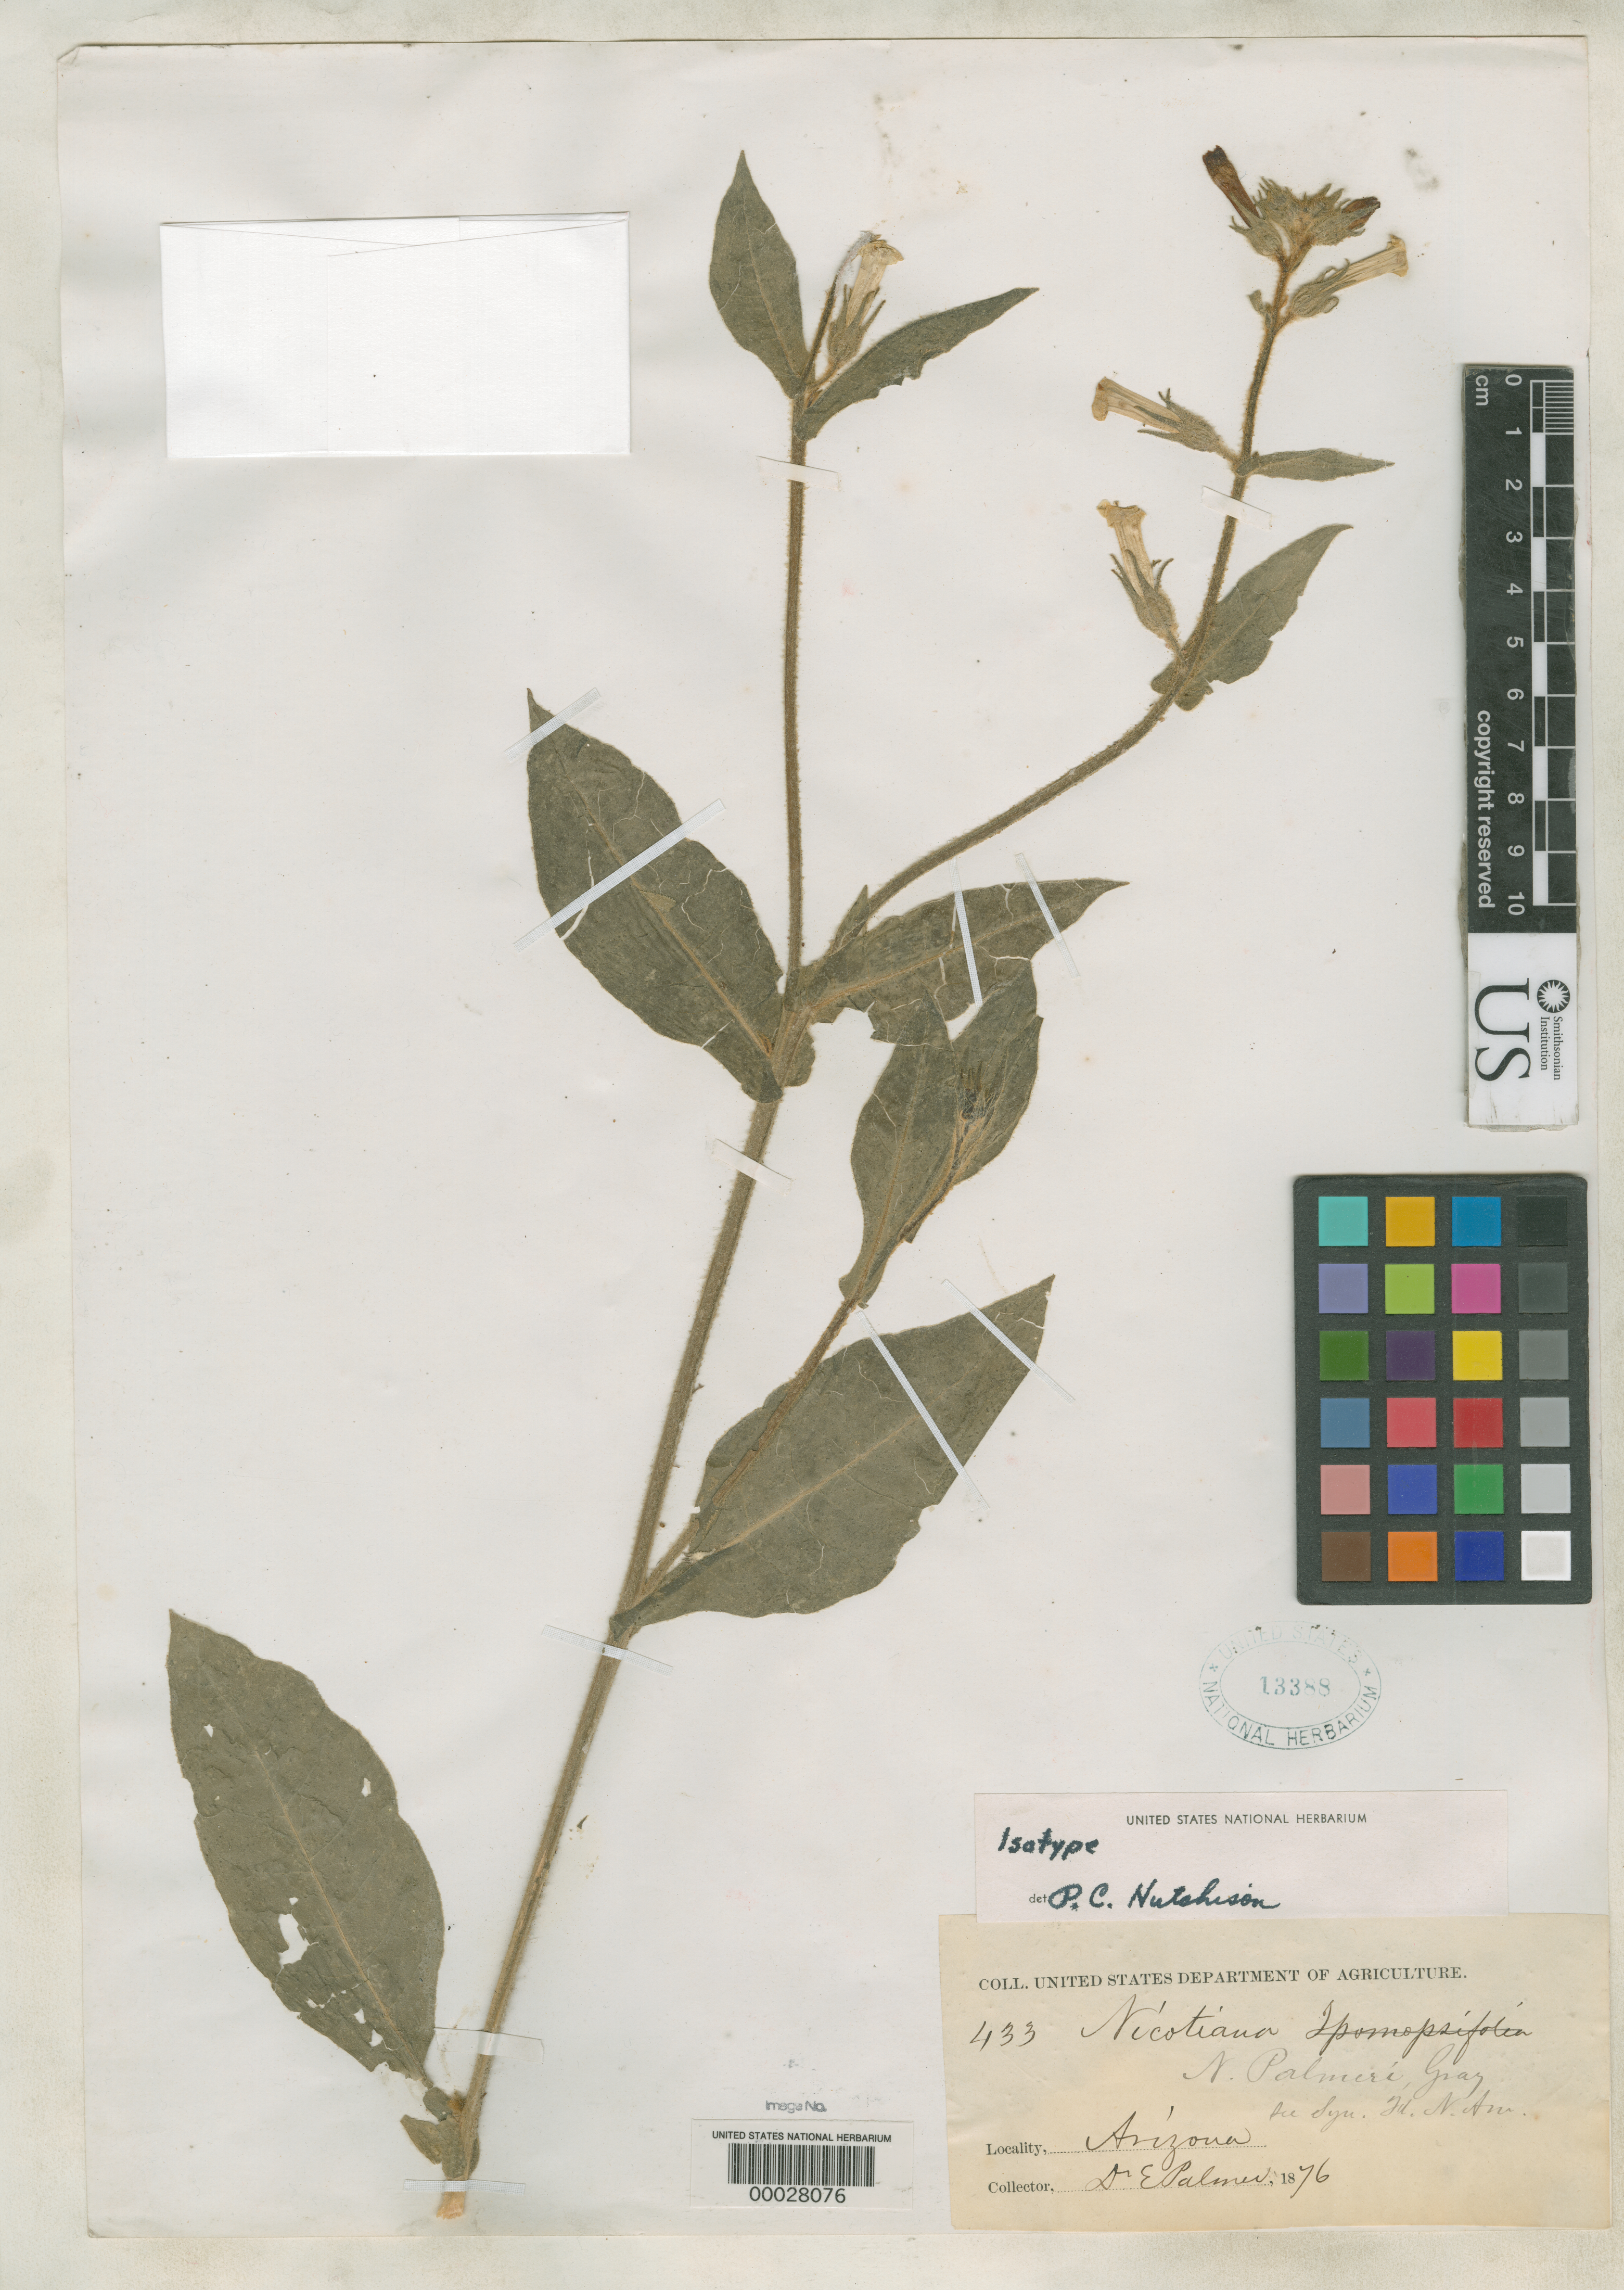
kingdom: Plantae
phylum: Tracheophyta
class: Magnoliopsida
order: Solanales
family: Solanaceae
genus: Nicotiana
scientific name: Nicotiana palmeri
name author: A. Gray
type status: Type Collection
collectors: E. Palmer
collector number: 433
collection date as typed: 1876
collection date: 1876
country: United States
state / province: Arizona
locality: Williams Fork.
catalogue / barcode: US 13388